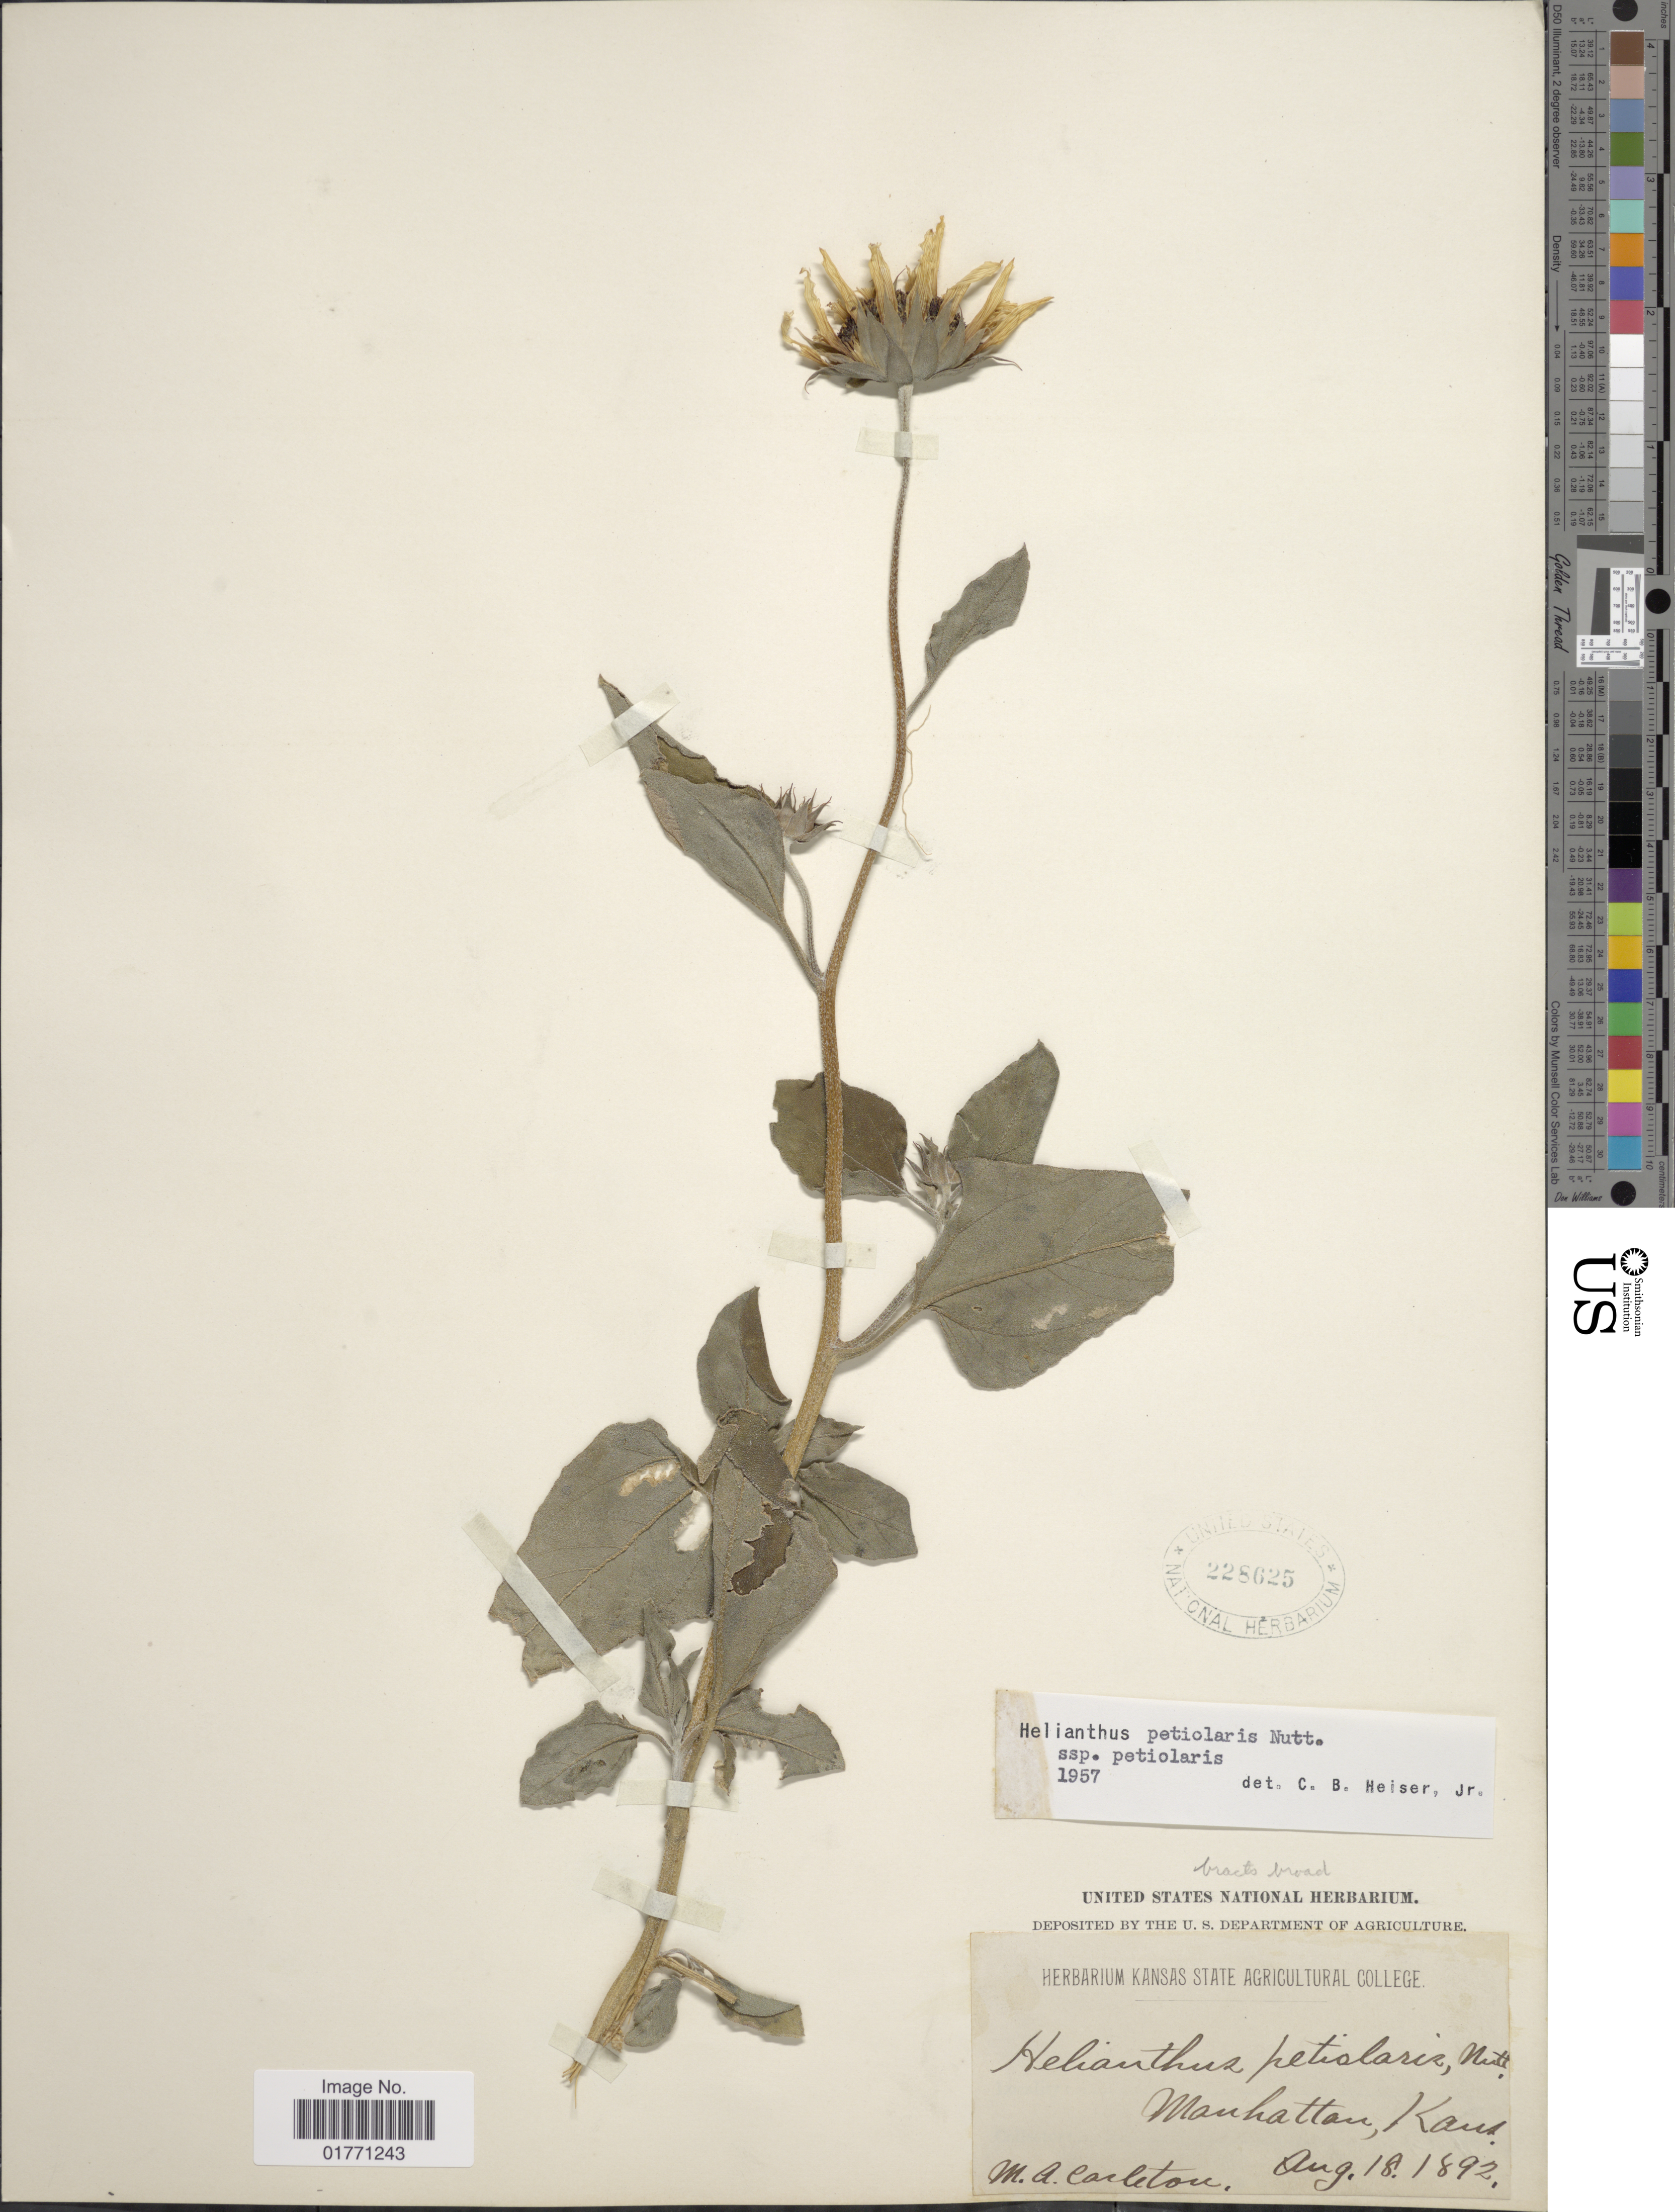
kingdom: Plantae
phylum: Tracheophyta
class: Magnoliopsida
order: Asterales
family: Asteraceae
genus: Helianthus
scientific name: Helianthus petiolaris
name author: Nutt.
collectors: M. A. Carleton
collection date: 1892-08-18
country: United States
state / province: Kansas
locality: Manhattan.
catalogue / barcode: US 228625